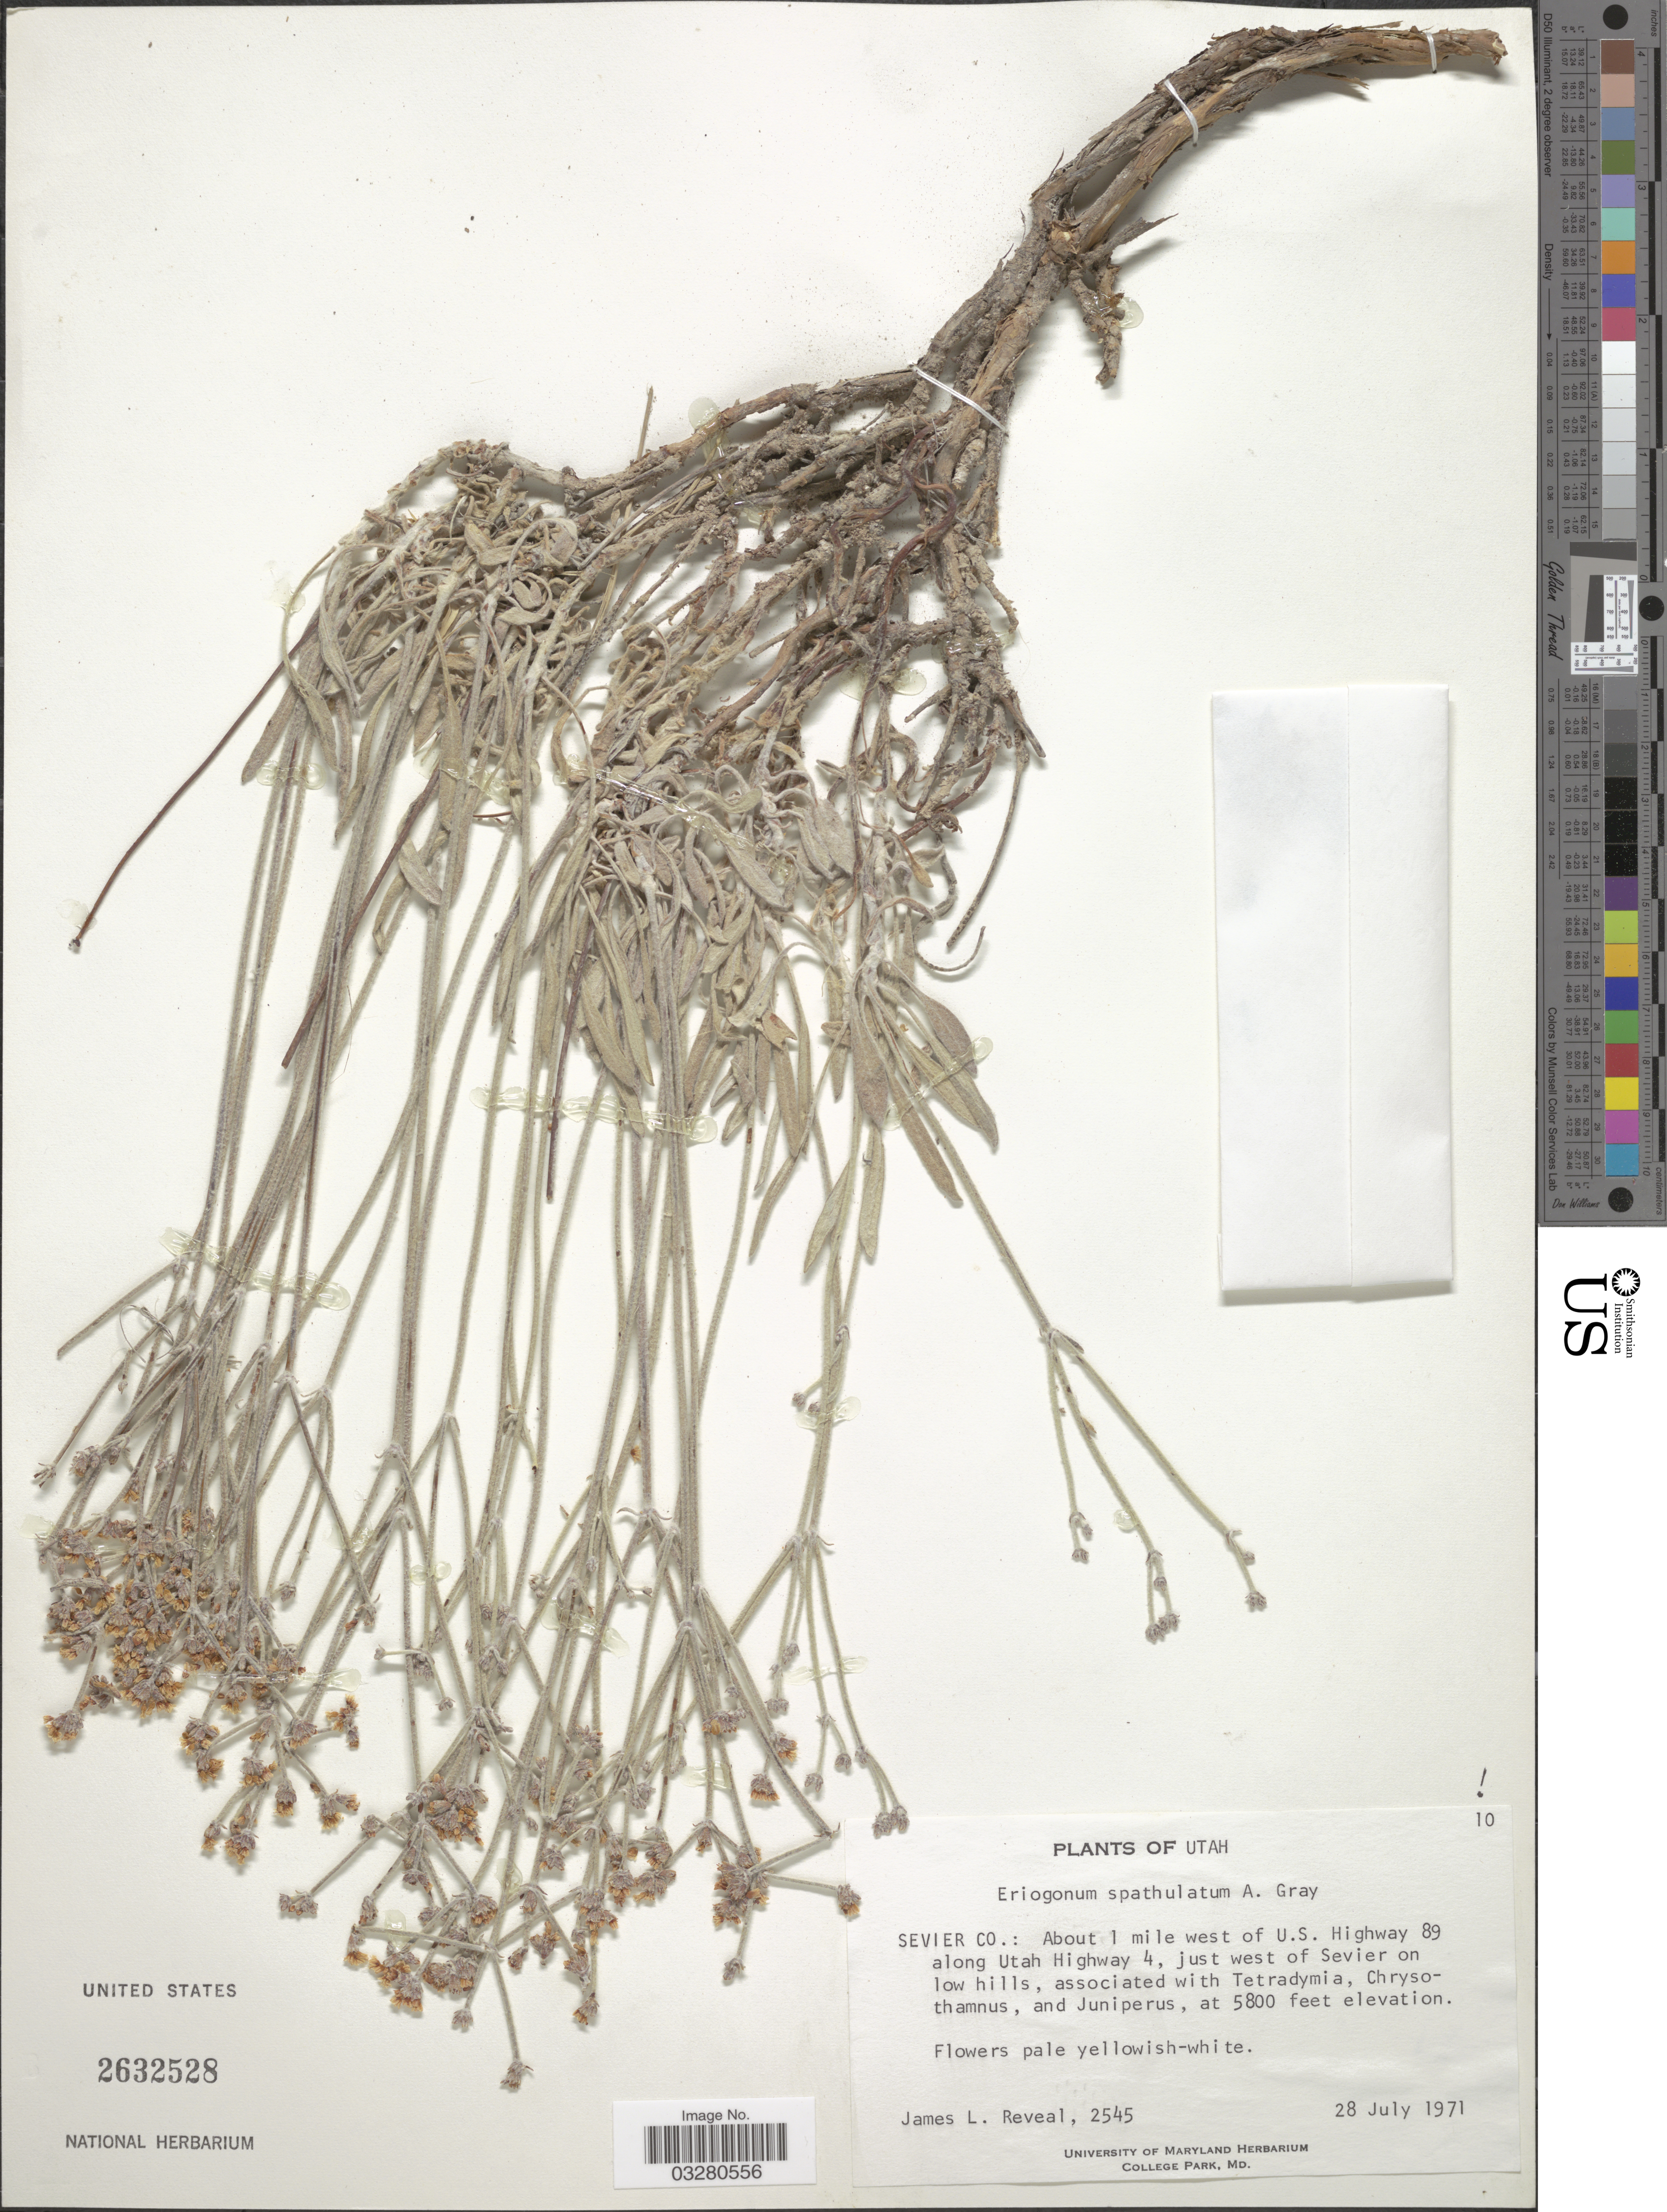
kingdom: Plantae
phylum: Tracheophyta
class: Magnoliopsida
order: Caryophyllales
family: Polygonaceae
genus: Eriogonum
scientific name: Eriogonum spathulatum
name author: A. Gray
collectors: J. L. Reveal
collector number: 2545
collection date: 1971-07-28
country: United States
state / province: Utah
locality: Sevier Co.: About 1 mile west of U.S. Highway 89 along Utah Highway 4, just west of Sevier on low hills.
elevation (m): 1768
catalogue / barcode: US 2632528